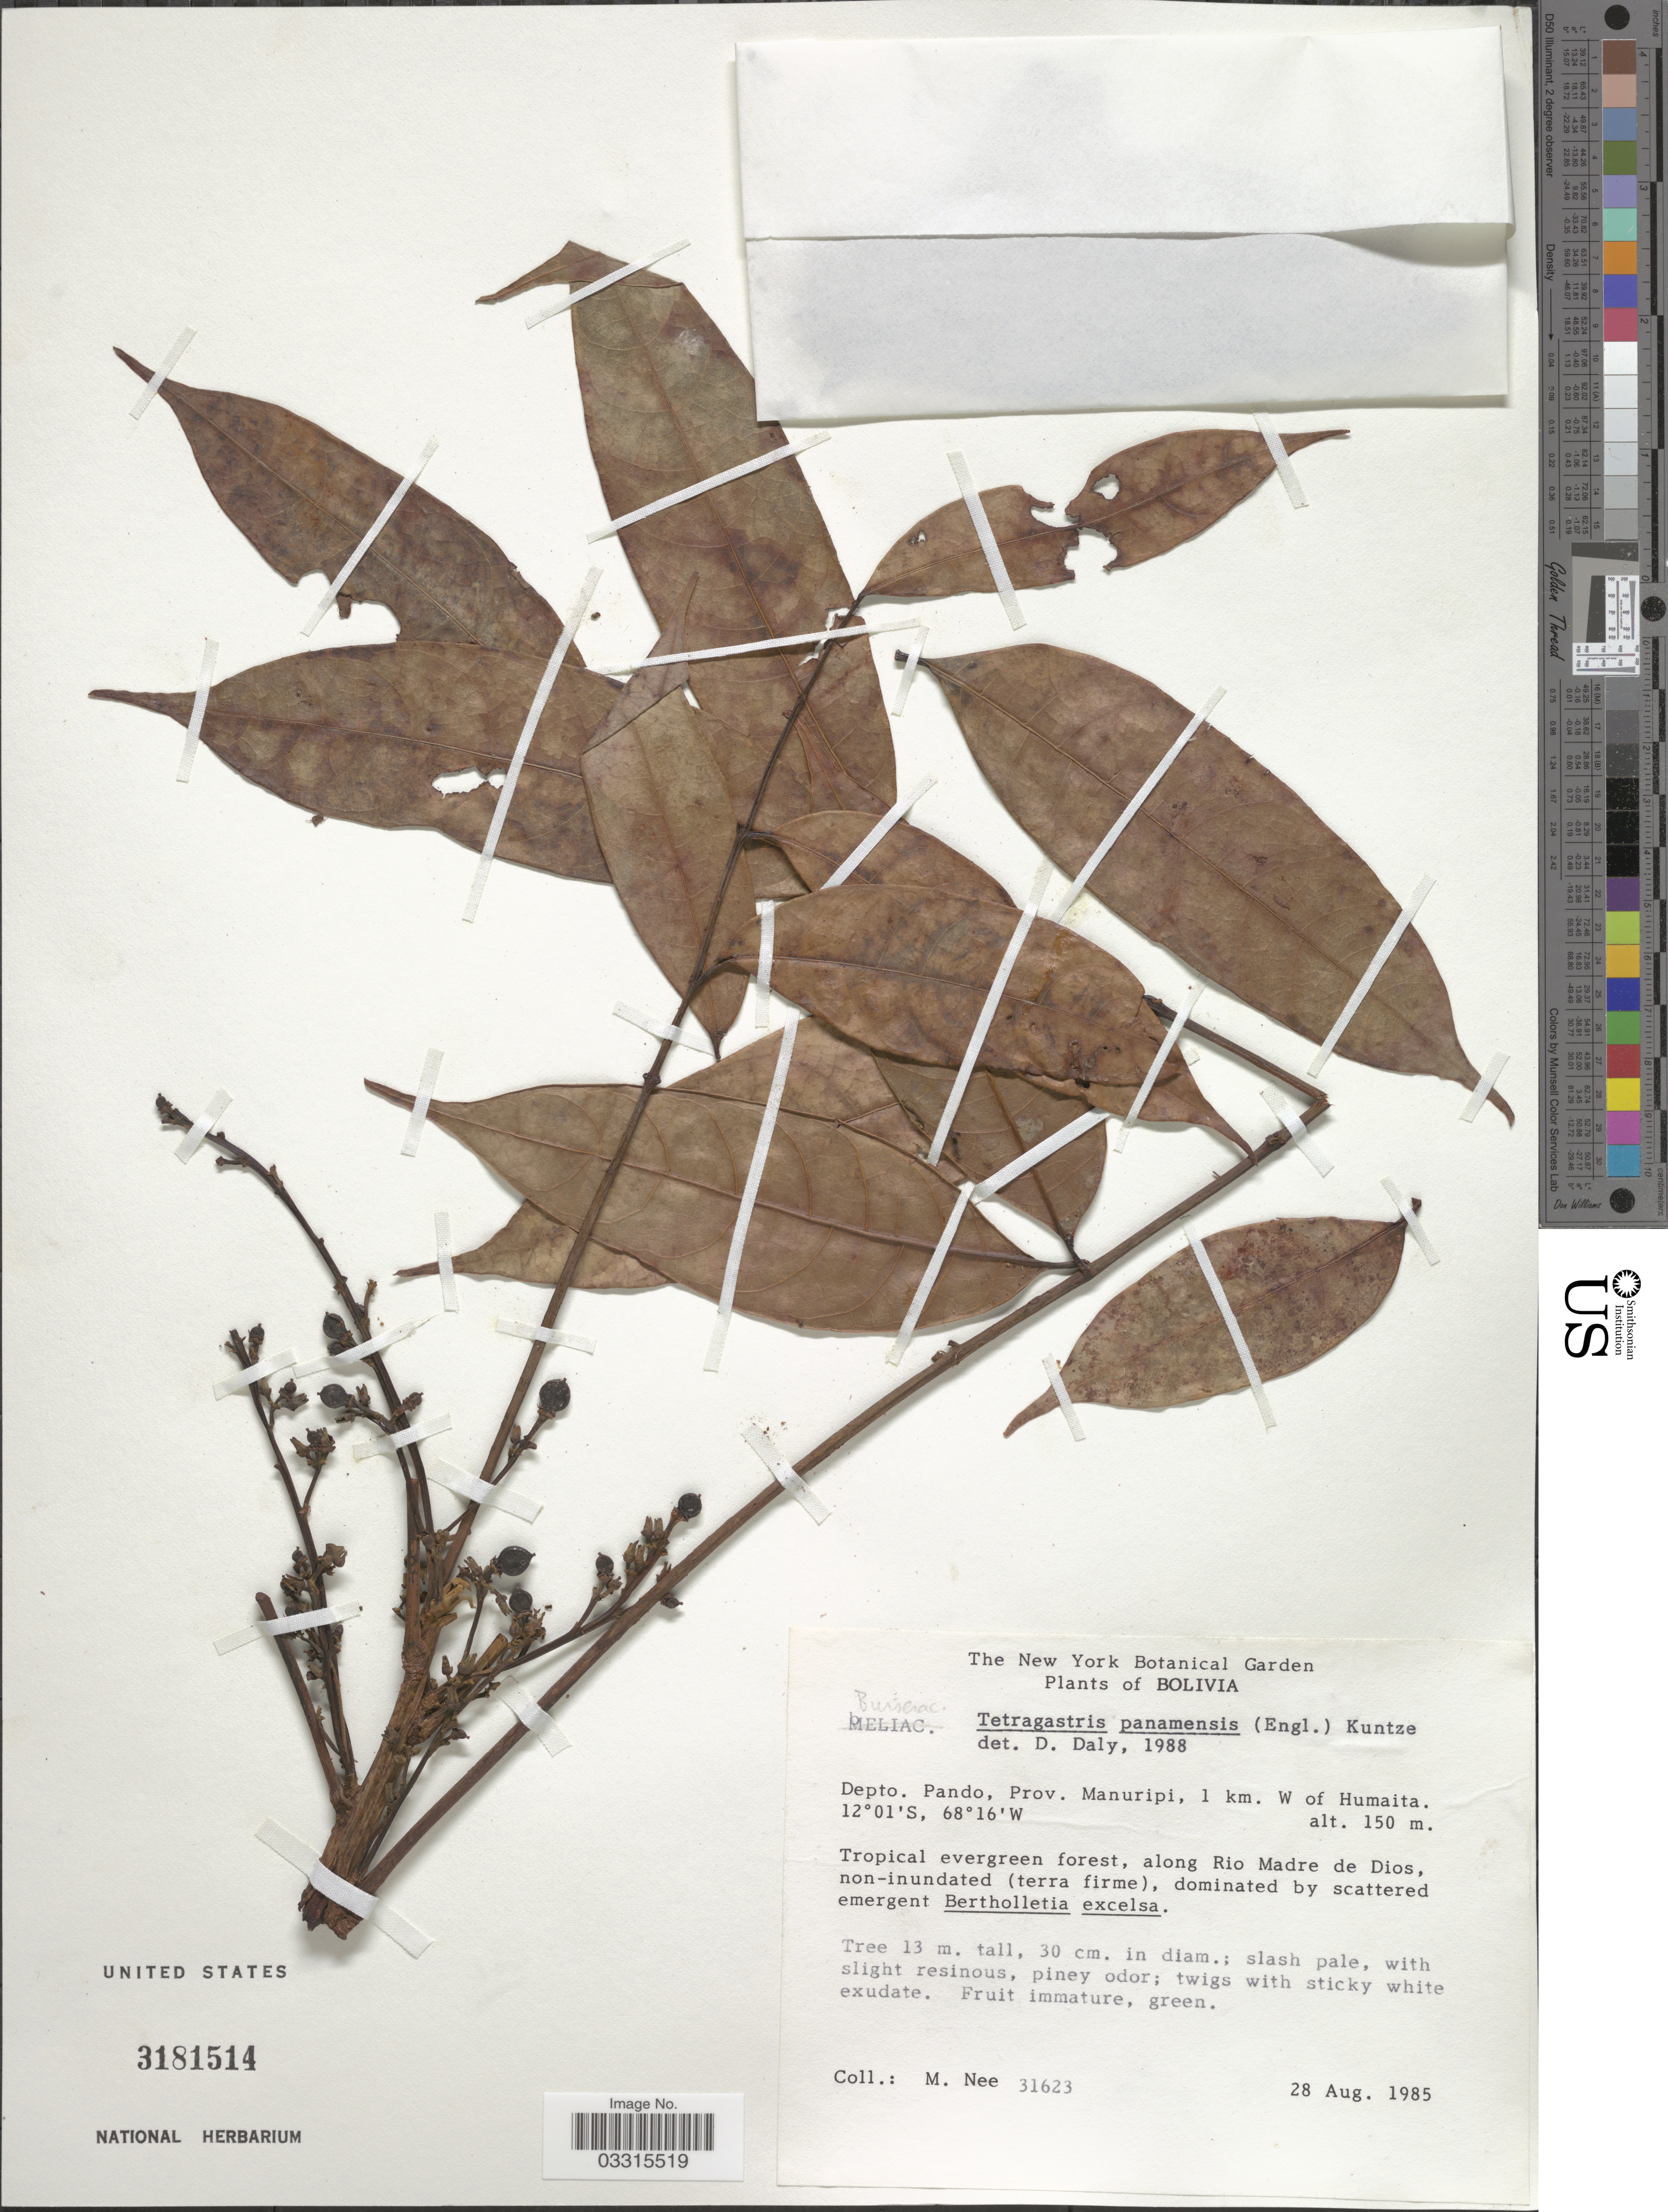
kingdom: Plantae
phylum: Tracheophyta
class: Magnoliopsida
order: Sapindales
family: Burseraceae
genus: Protium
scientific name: Protium stevensonii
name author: (Standl.) Daly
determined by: Daly, Douglas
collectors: M. Nee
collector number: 31623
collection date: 1985-08-28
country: Bolivia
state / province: Pando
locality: Dept. Pando, Prov. Manuripi, 1 km. W of Humaita. Tropical evergreen forest, along Rio Madre de Dios.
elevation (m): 150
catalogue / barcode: US 3181514